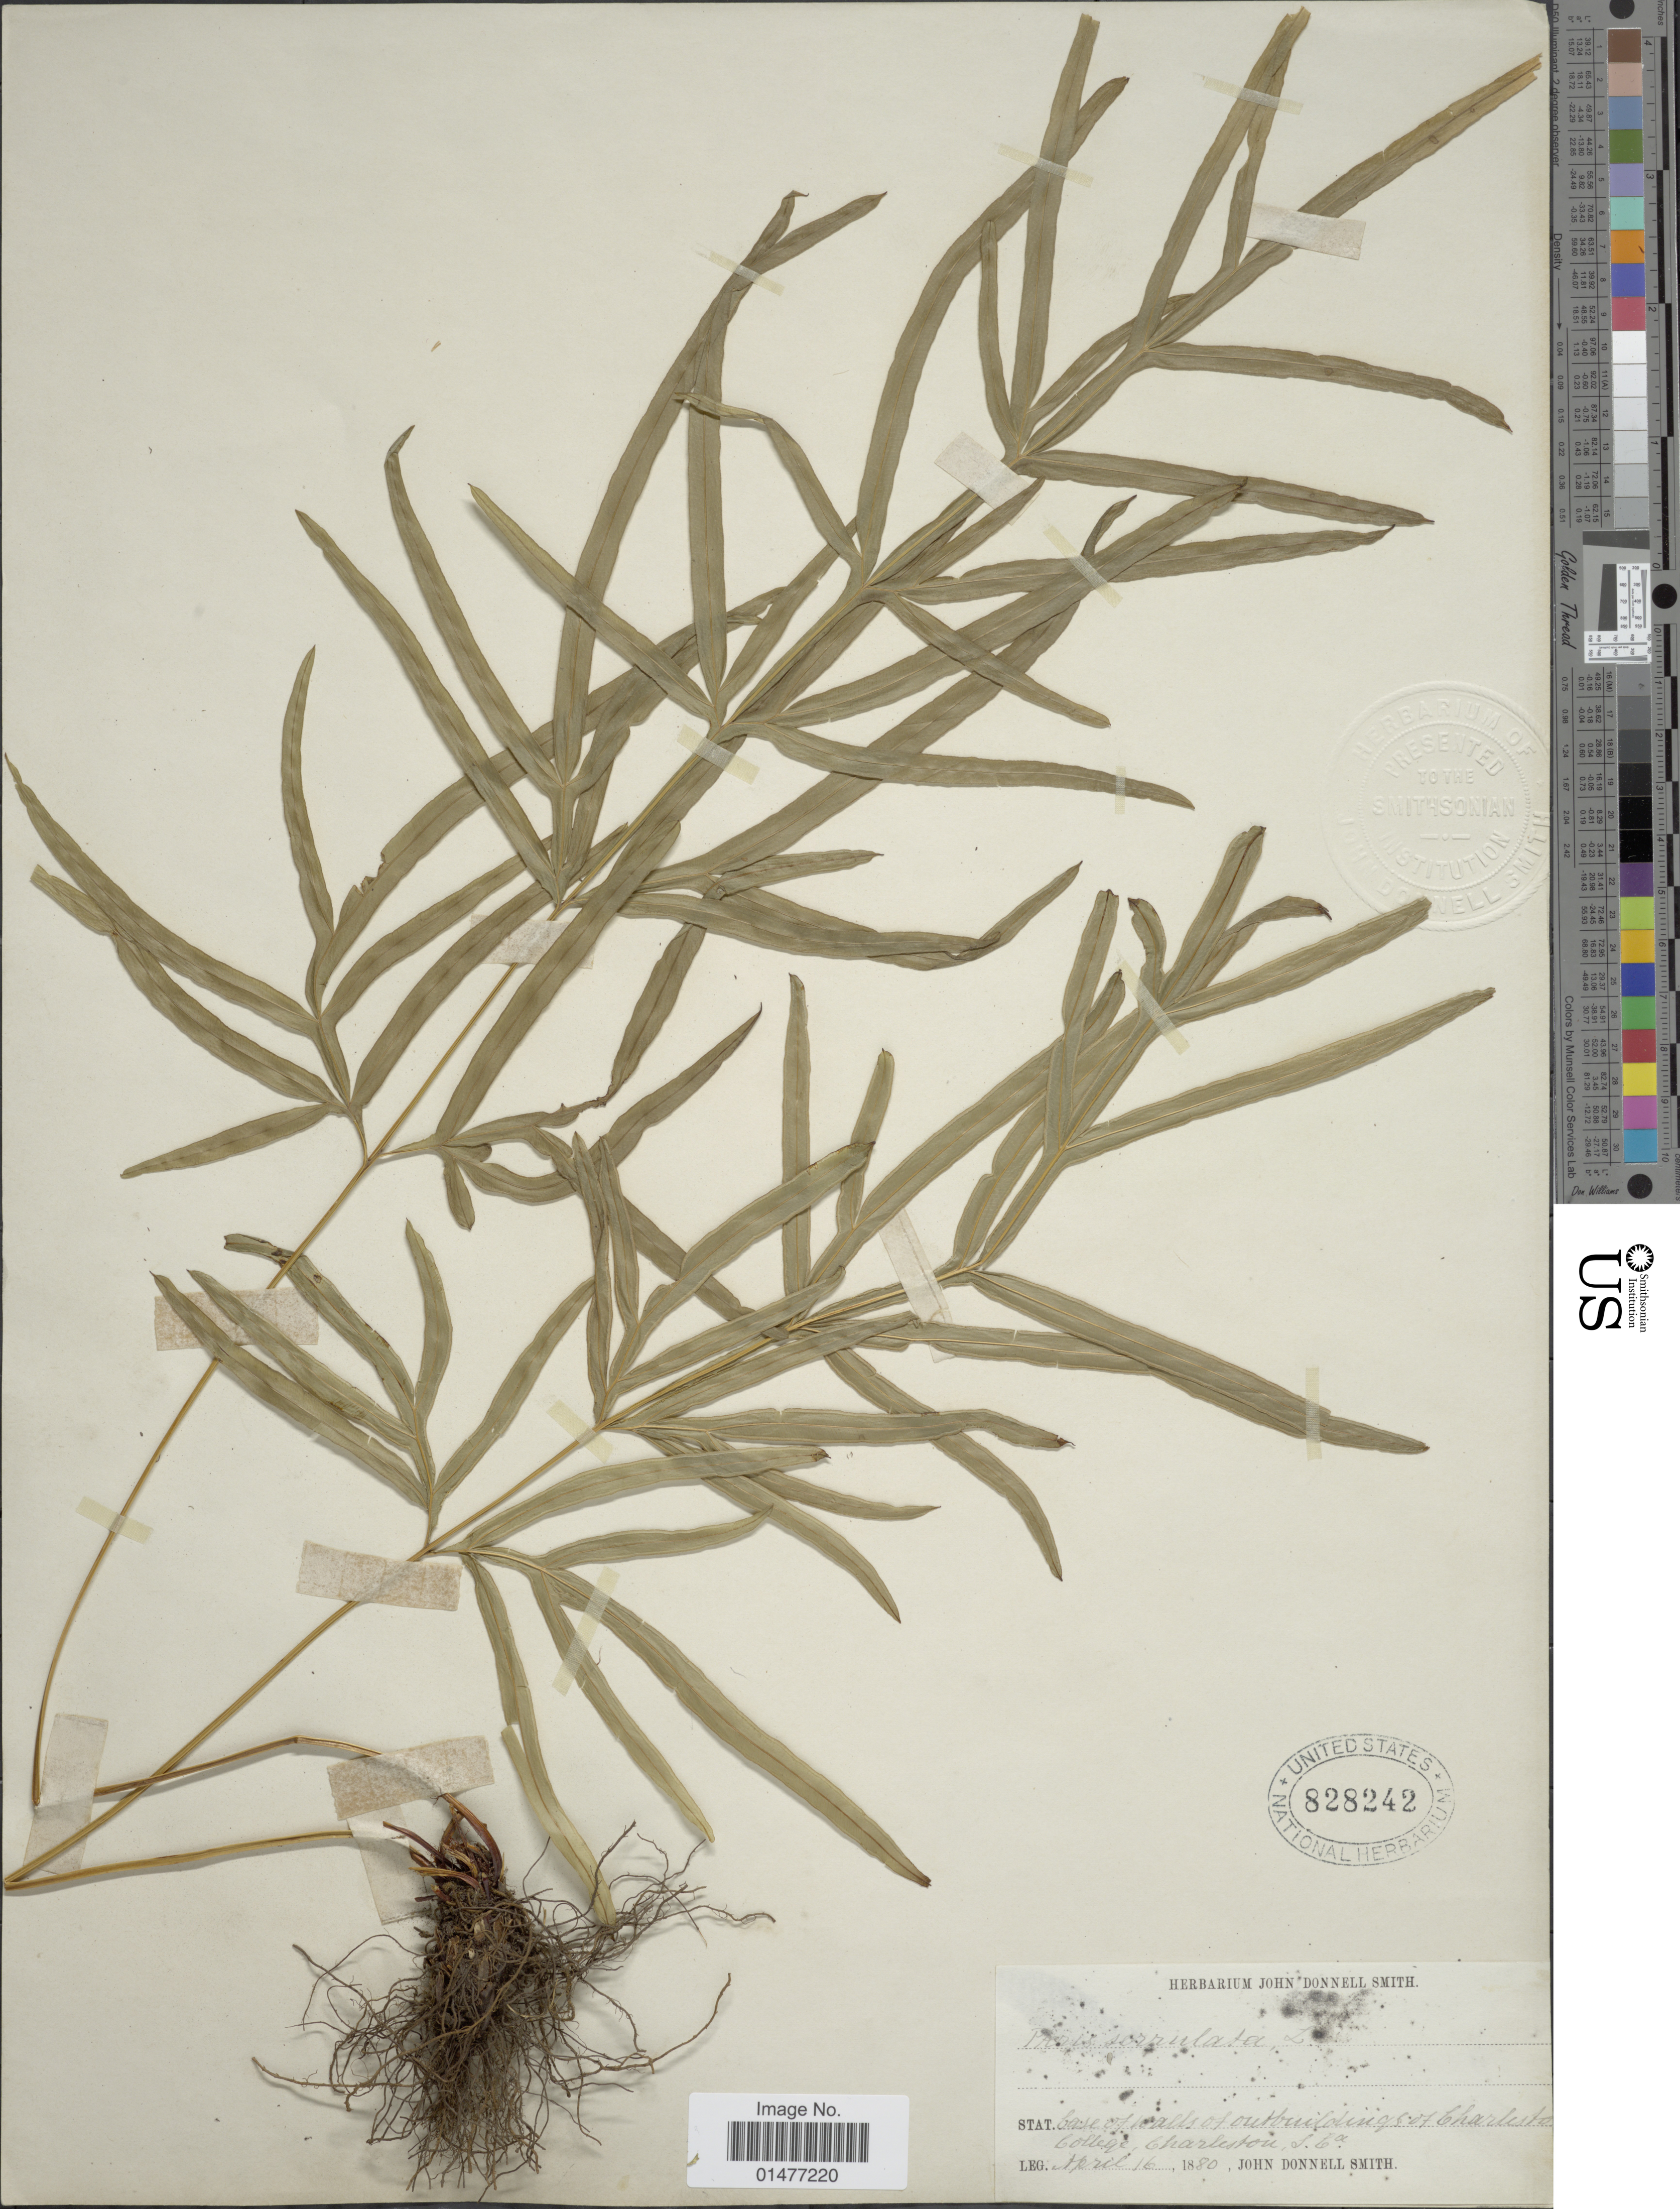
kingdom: Plantae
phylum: Tracheophyta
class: Polypodiopsida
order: Polypodiales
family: Pteridaceae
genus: Pteris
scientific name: Pteris multifida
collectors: J. Donnell Smith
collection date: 1880-04-16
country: United States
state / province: South Carolina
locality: Base of walls of outbuilding of Charleston College, Charleston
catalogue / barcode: US 828242